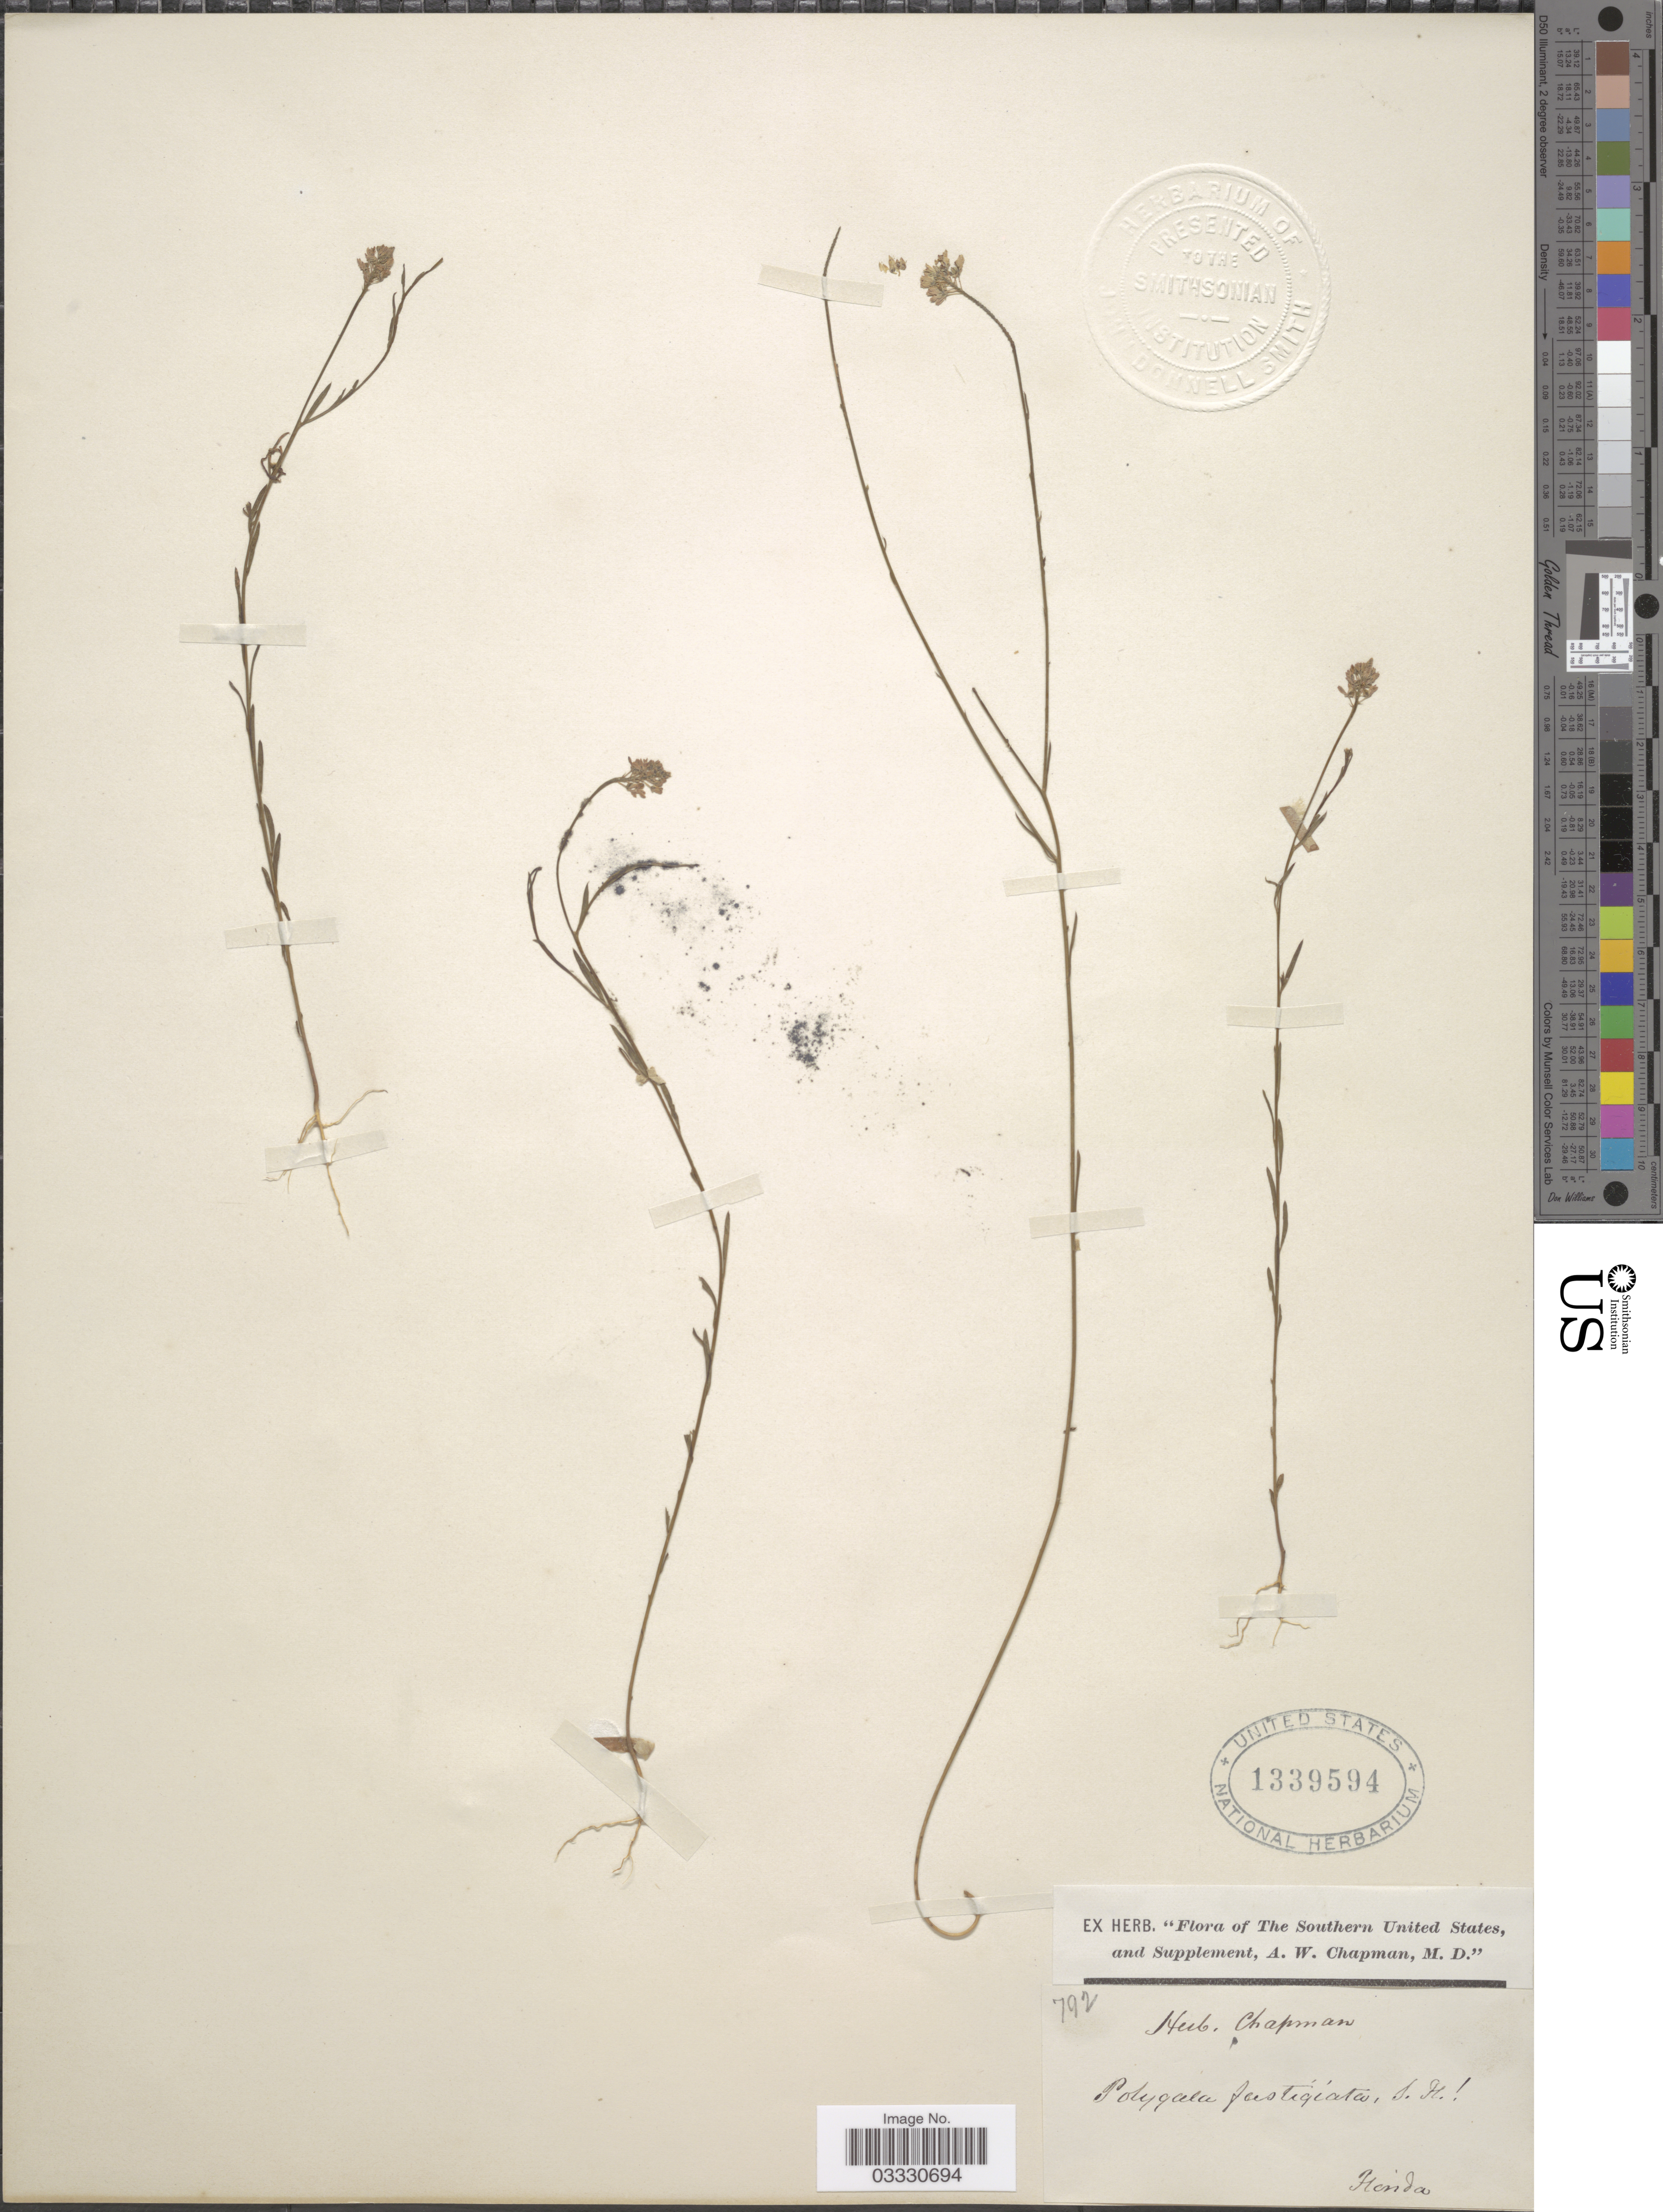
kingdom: Plantae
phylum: Tracheophyta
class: Magnoliopsida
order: Fabales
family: Polygalaceae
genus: Polygala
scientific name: Polygala fastigiata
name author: Nutt.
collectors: ex herb. A.W. Chapman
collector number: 792?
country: United States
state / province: Florida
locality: The Southern United States.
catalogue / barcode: US 1339594